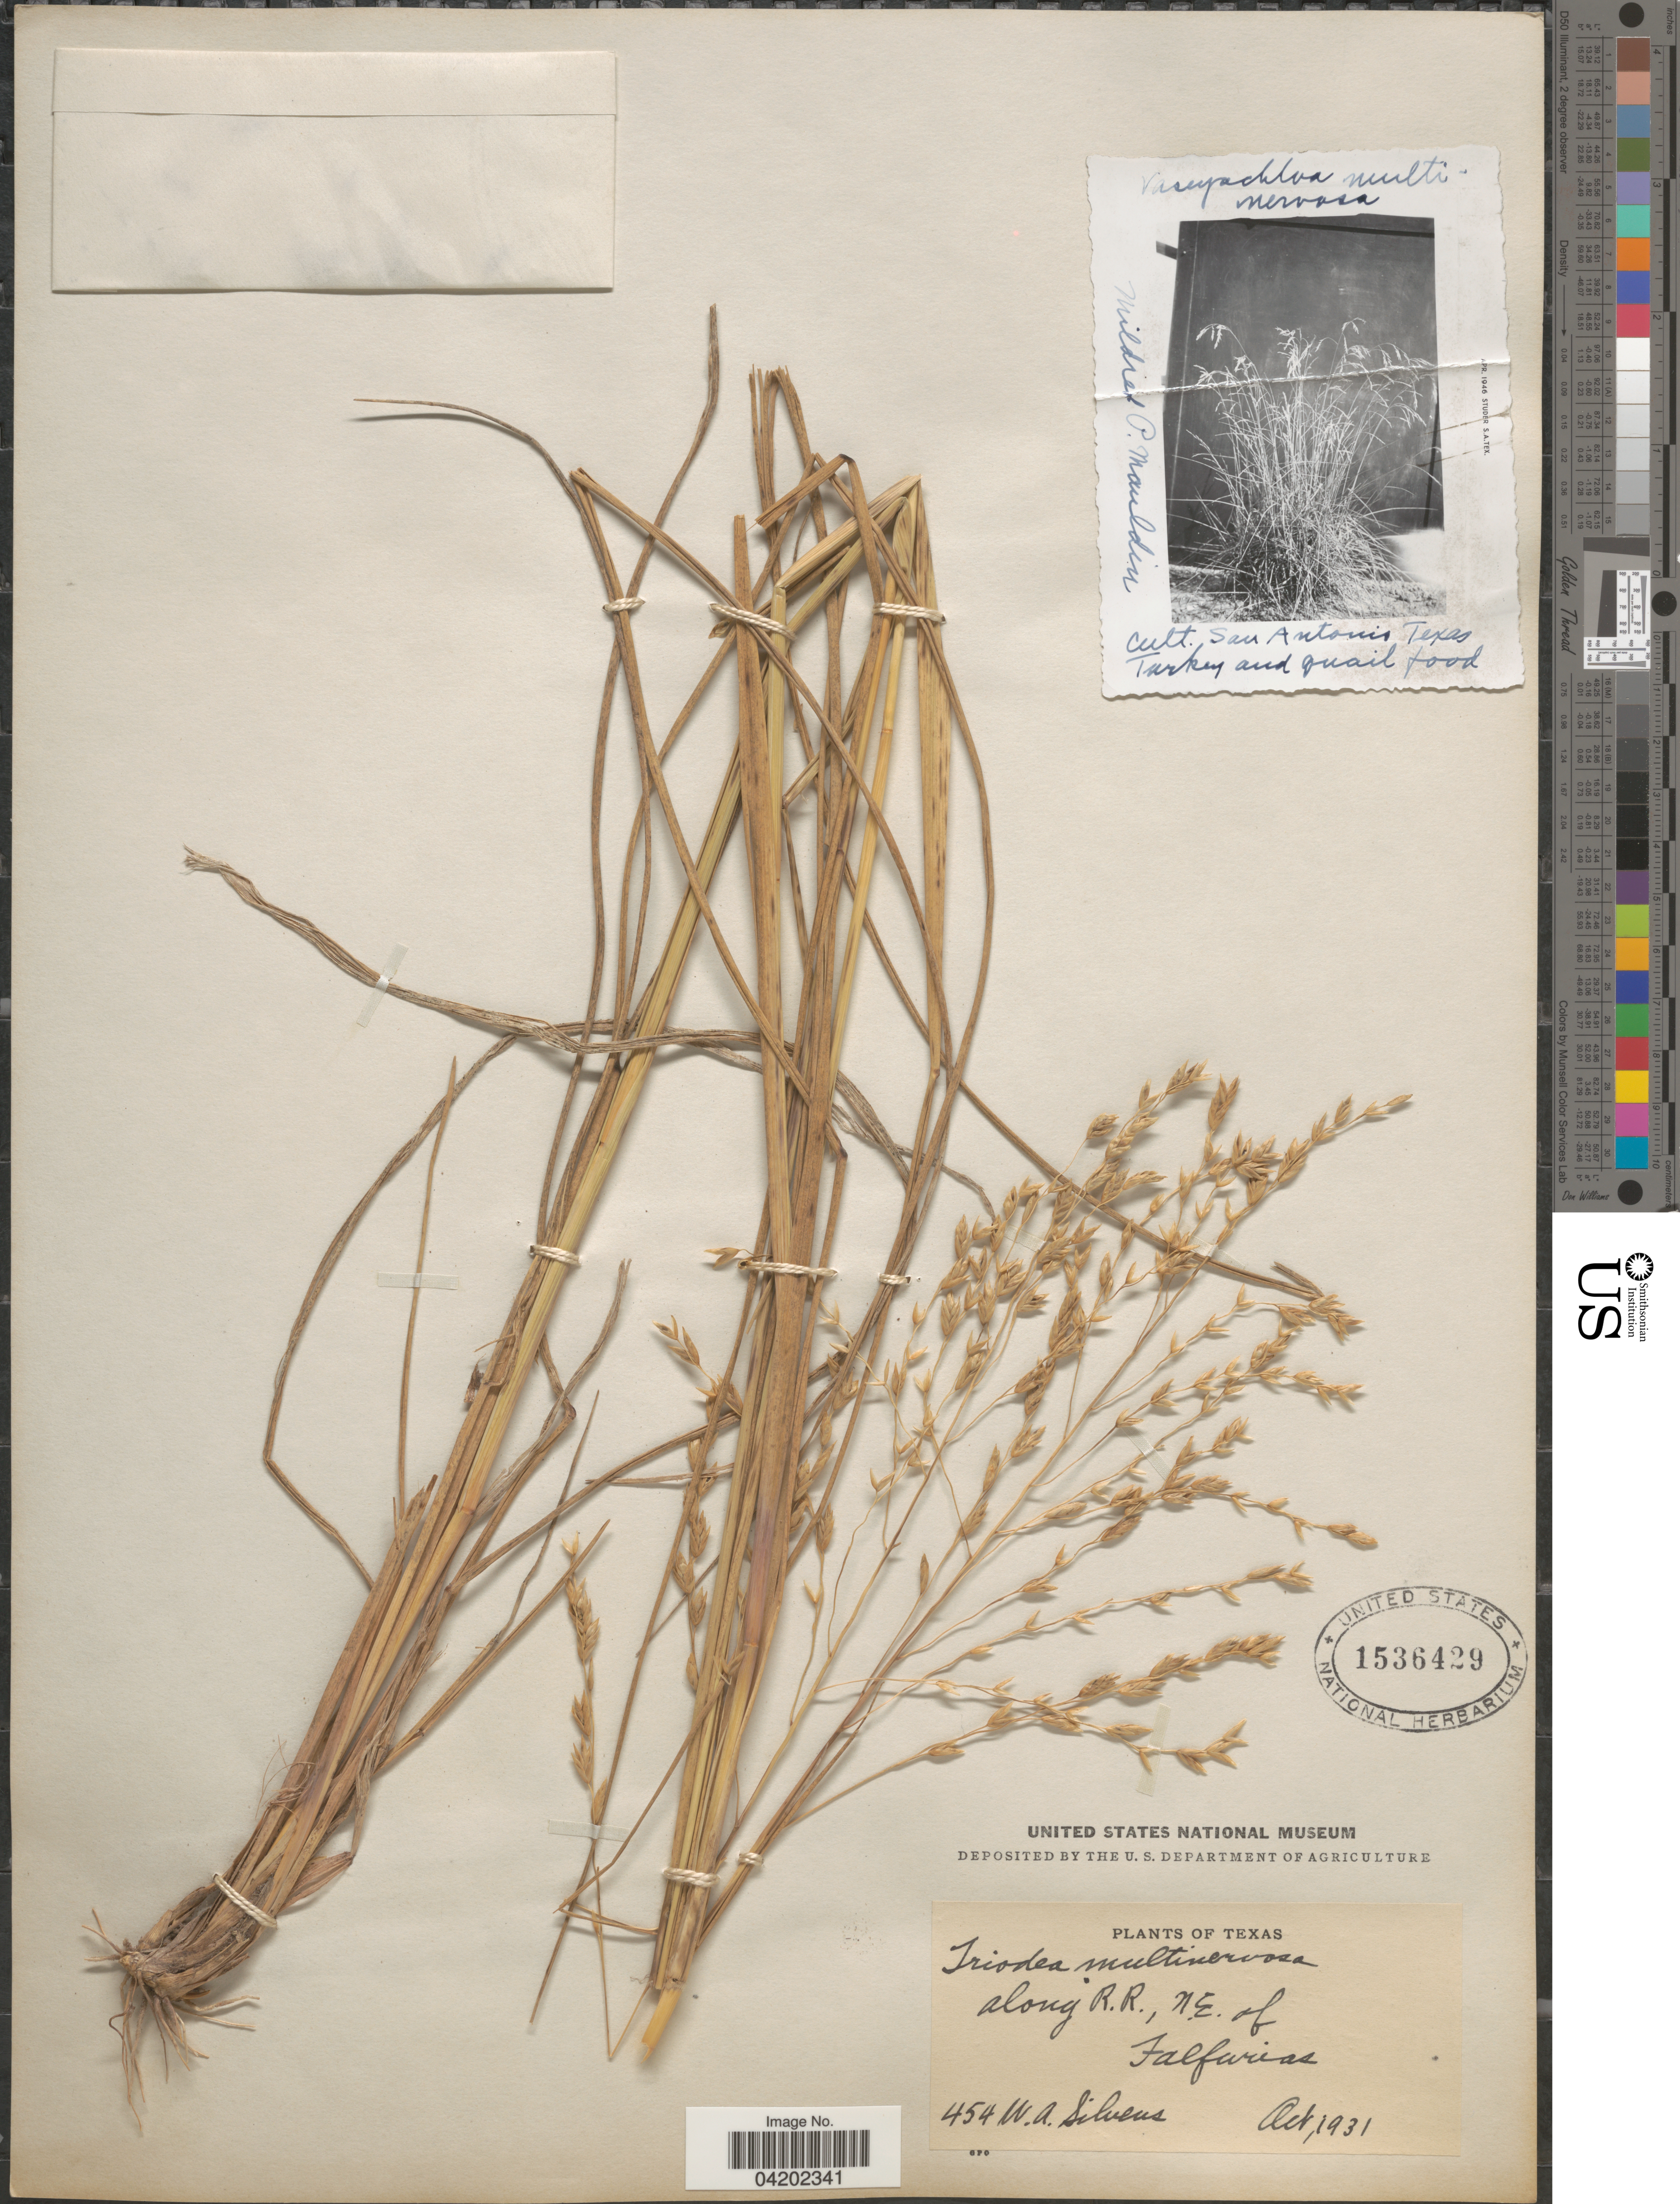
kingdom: Plantae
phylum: Tracheophyta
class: Liliopsida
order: Poales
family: Poaceae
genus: Vaseyochloa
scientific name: Vaseyochloa multinervosa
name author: (Vasey) Hitchc.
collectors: W. Silveus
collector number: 454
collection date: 1931-10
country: United States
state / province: Texas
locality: Along R.R., N.E. of Falfurias.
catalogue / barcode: US 1536429